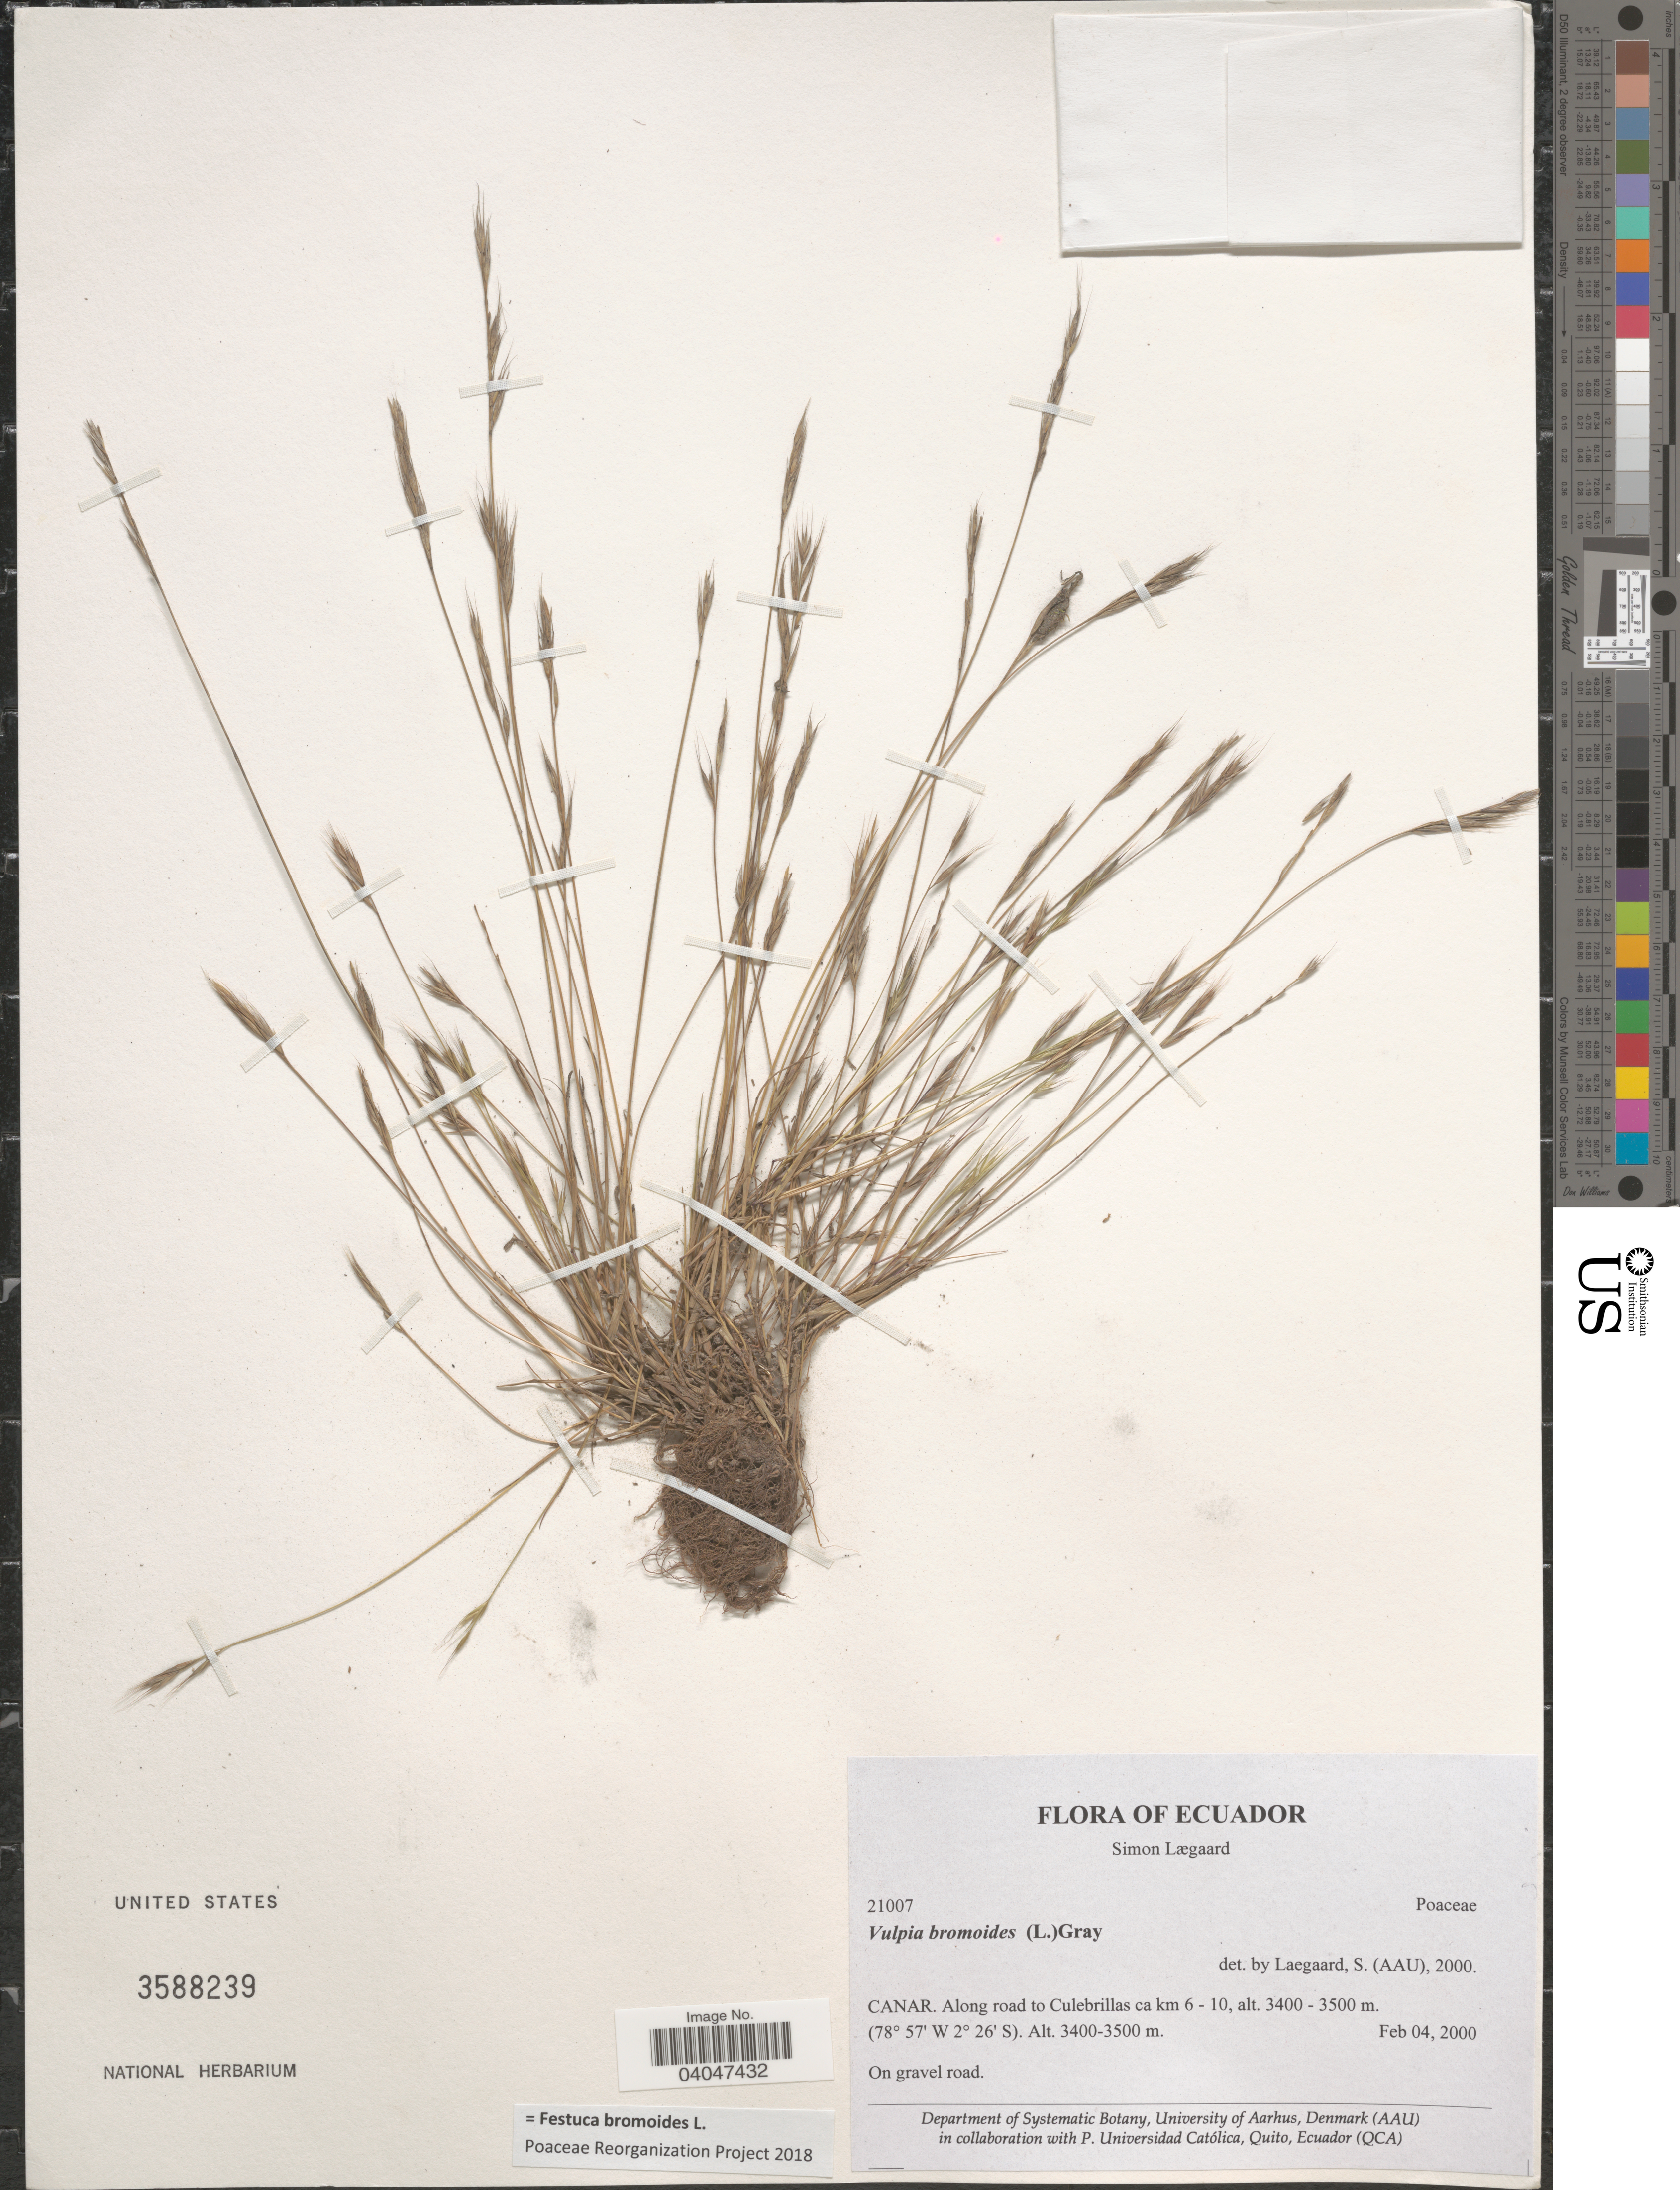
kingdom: Plantae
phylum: Tracheophyta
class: Liliopsida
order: Poales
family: Poaceae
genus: Festuca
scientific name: Festuca bromoides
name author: L.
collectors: S. Lægaard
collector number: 21007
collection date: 2000-02-04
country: Ecuador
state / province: Cañar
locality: Along road to Culebrillas ca km 6 - 10.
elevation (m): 3400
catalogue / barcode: US 3588239